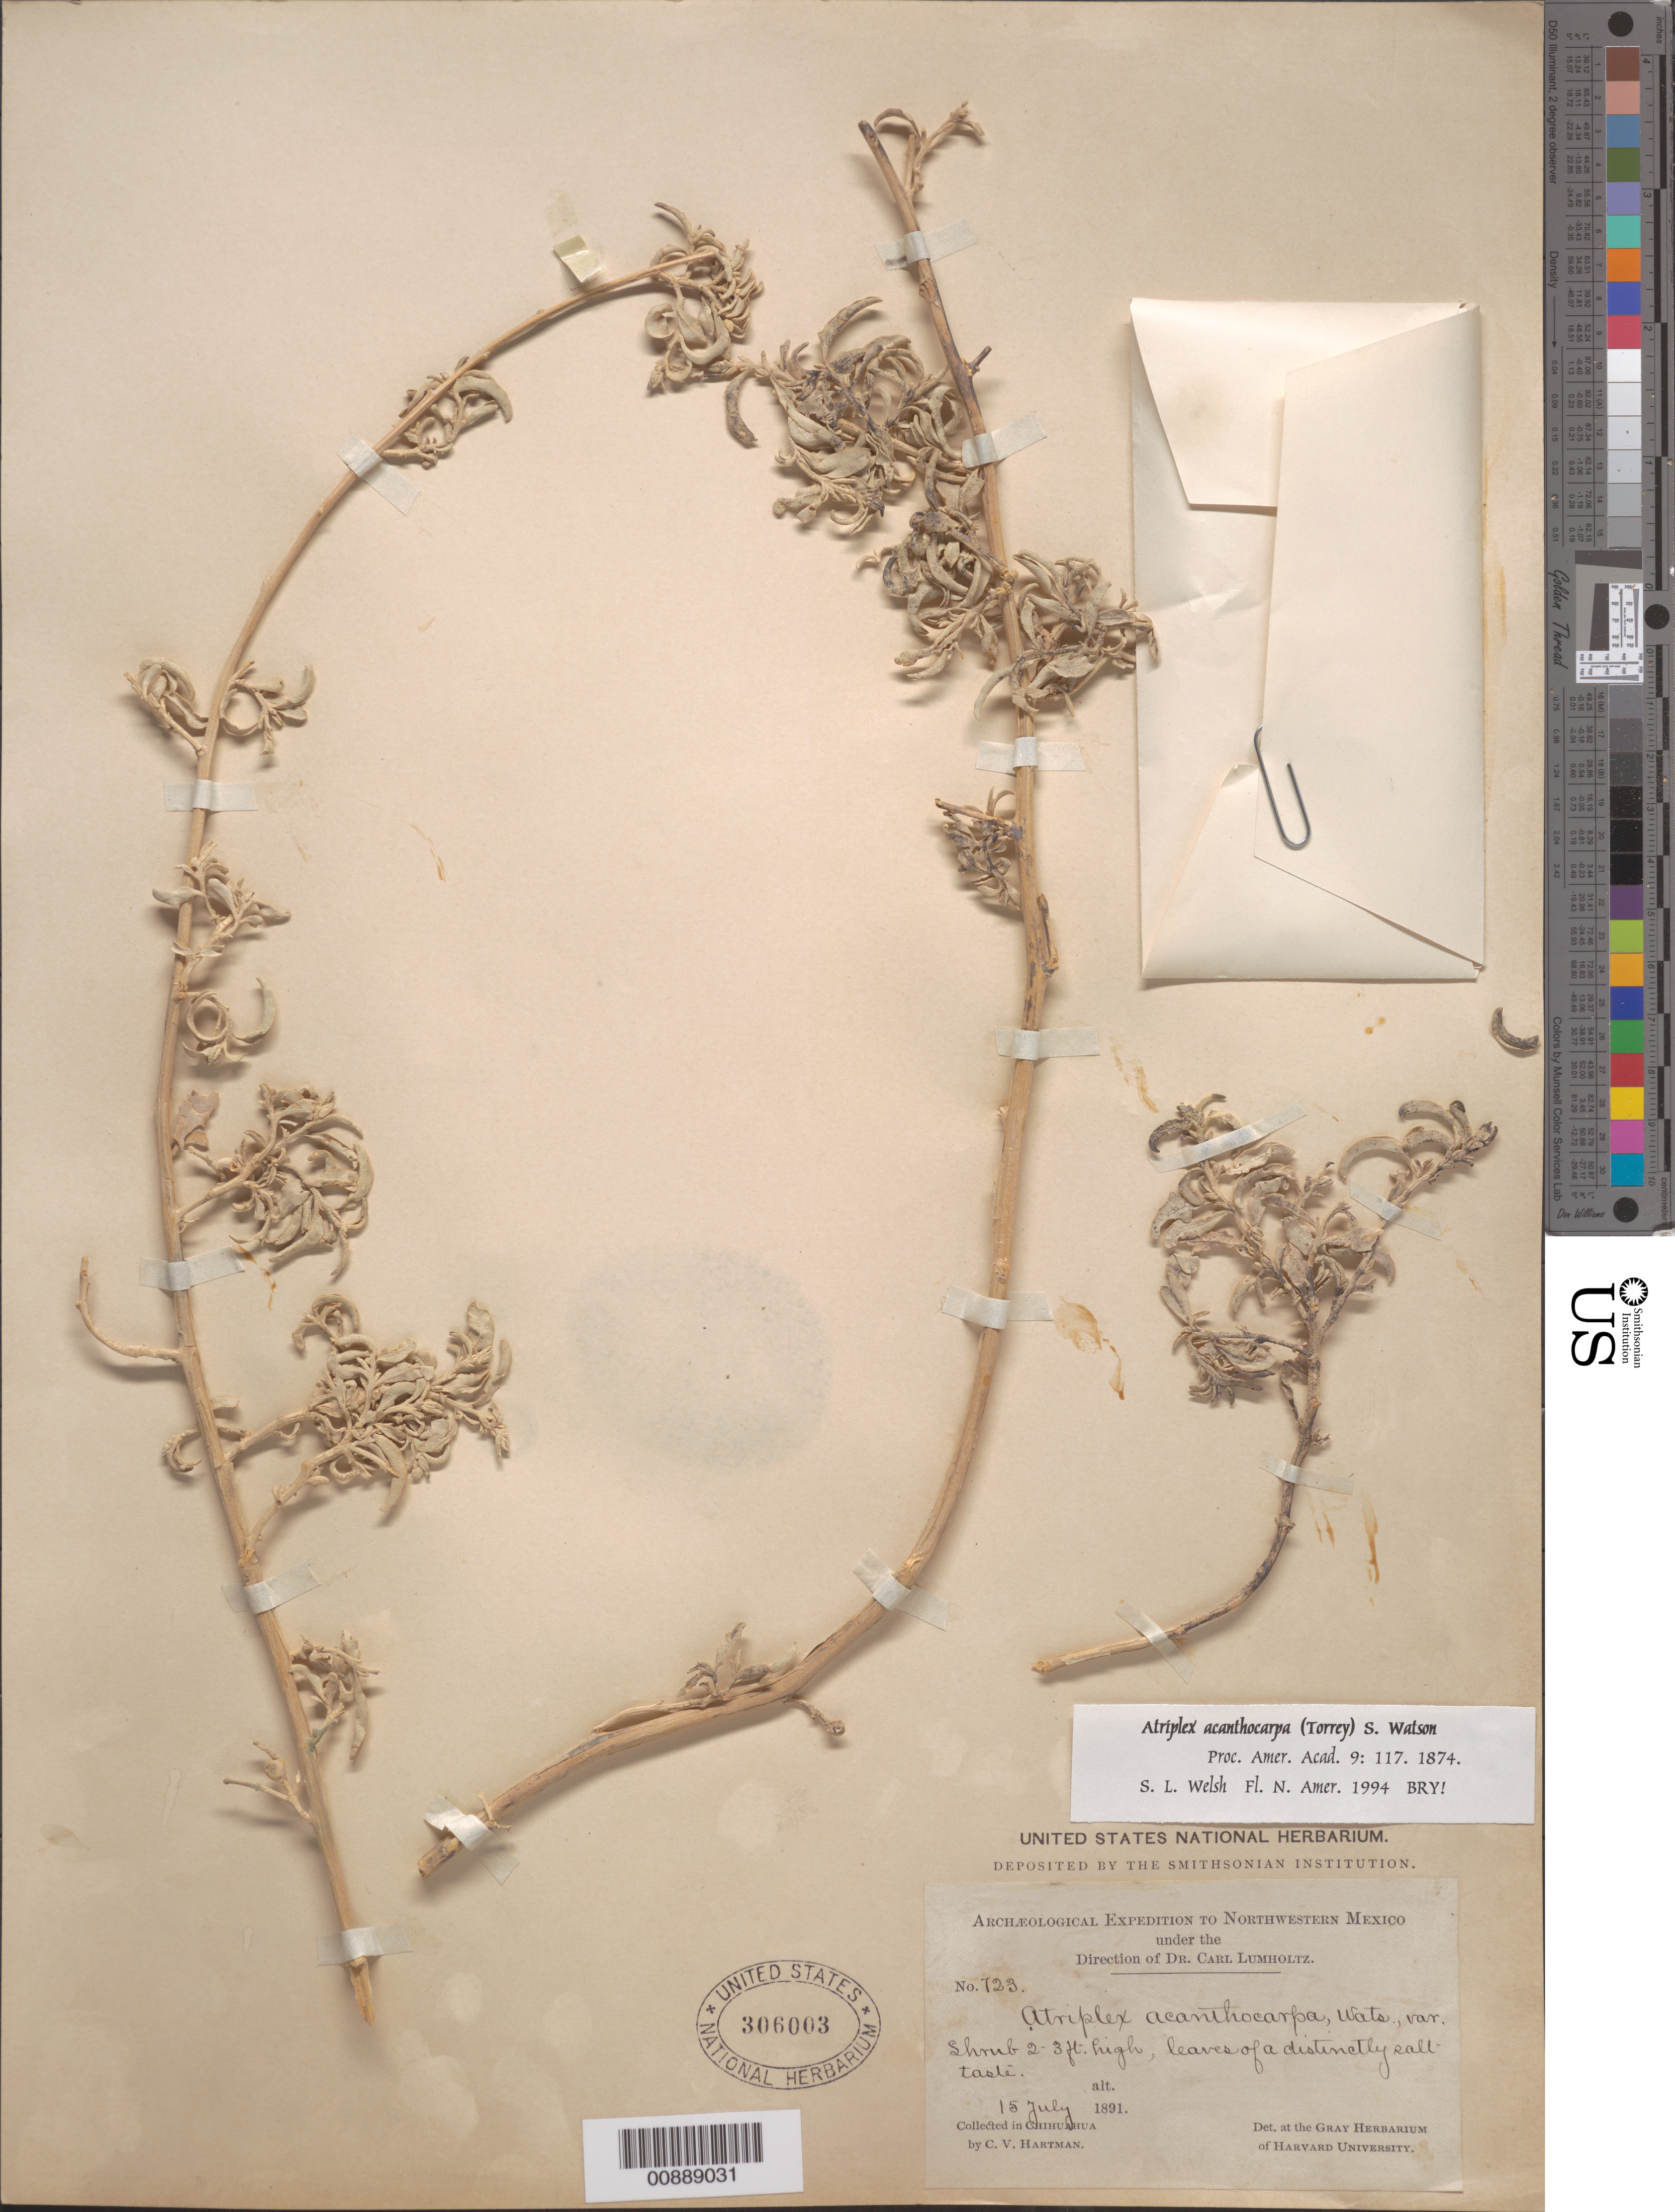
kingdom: Plantae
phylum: Tracheophyta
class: Magnoliopsida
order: Caryophyllales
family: Amaranthaceae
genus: Atriplex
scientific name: Atriplex acanthocarpa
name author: (Torr.) S. Watson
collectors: C. V. Hartman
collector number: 723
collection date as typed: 15 Jul 1891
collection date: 1891-07-15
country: Mexico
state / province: Chihuahua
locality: Chihuahua.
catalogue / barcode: US 306003